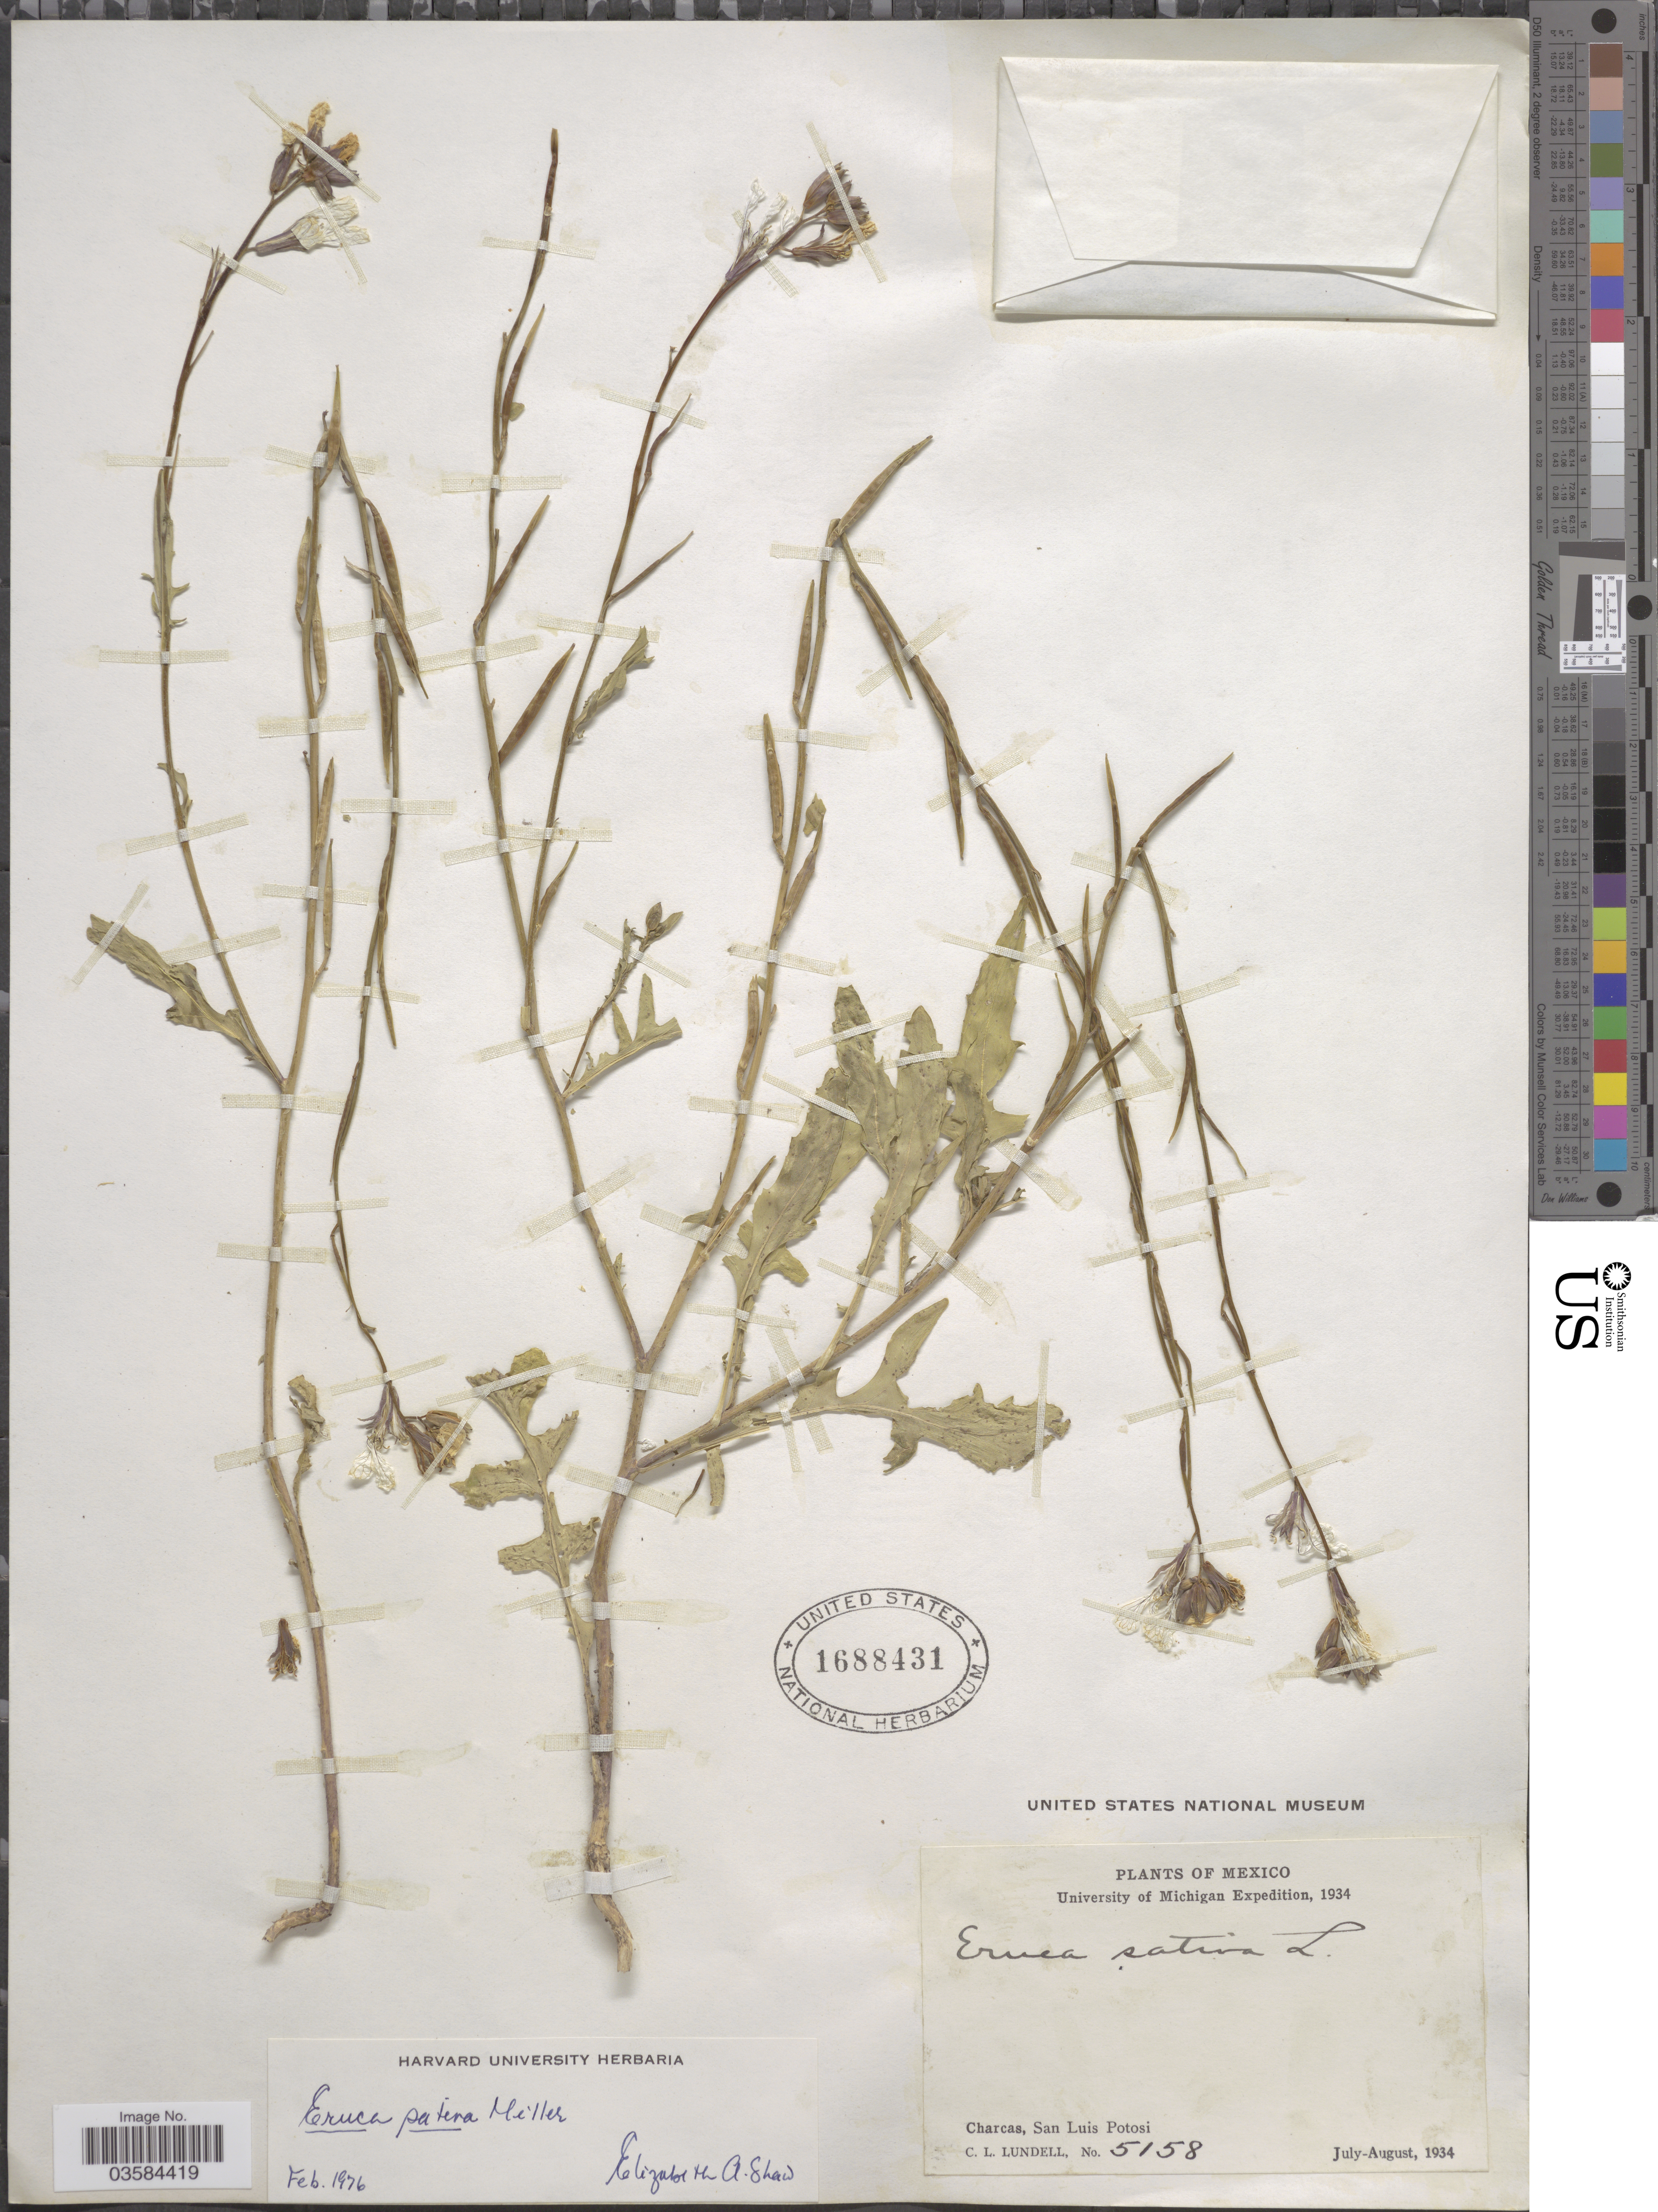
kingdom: Plantae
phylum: Tracheophyta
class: Magnoliopsida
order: Brassicales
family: Brassicaceae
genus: Eruca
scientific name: Eruca vesicaria subsp. sativa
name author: (Mill.) Thell.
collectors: C. L. Lundell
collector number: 5158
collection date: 1934-07/1934-08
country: Mexico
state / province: San Luis Potosí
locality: Charcas.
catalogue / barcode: US 1688431